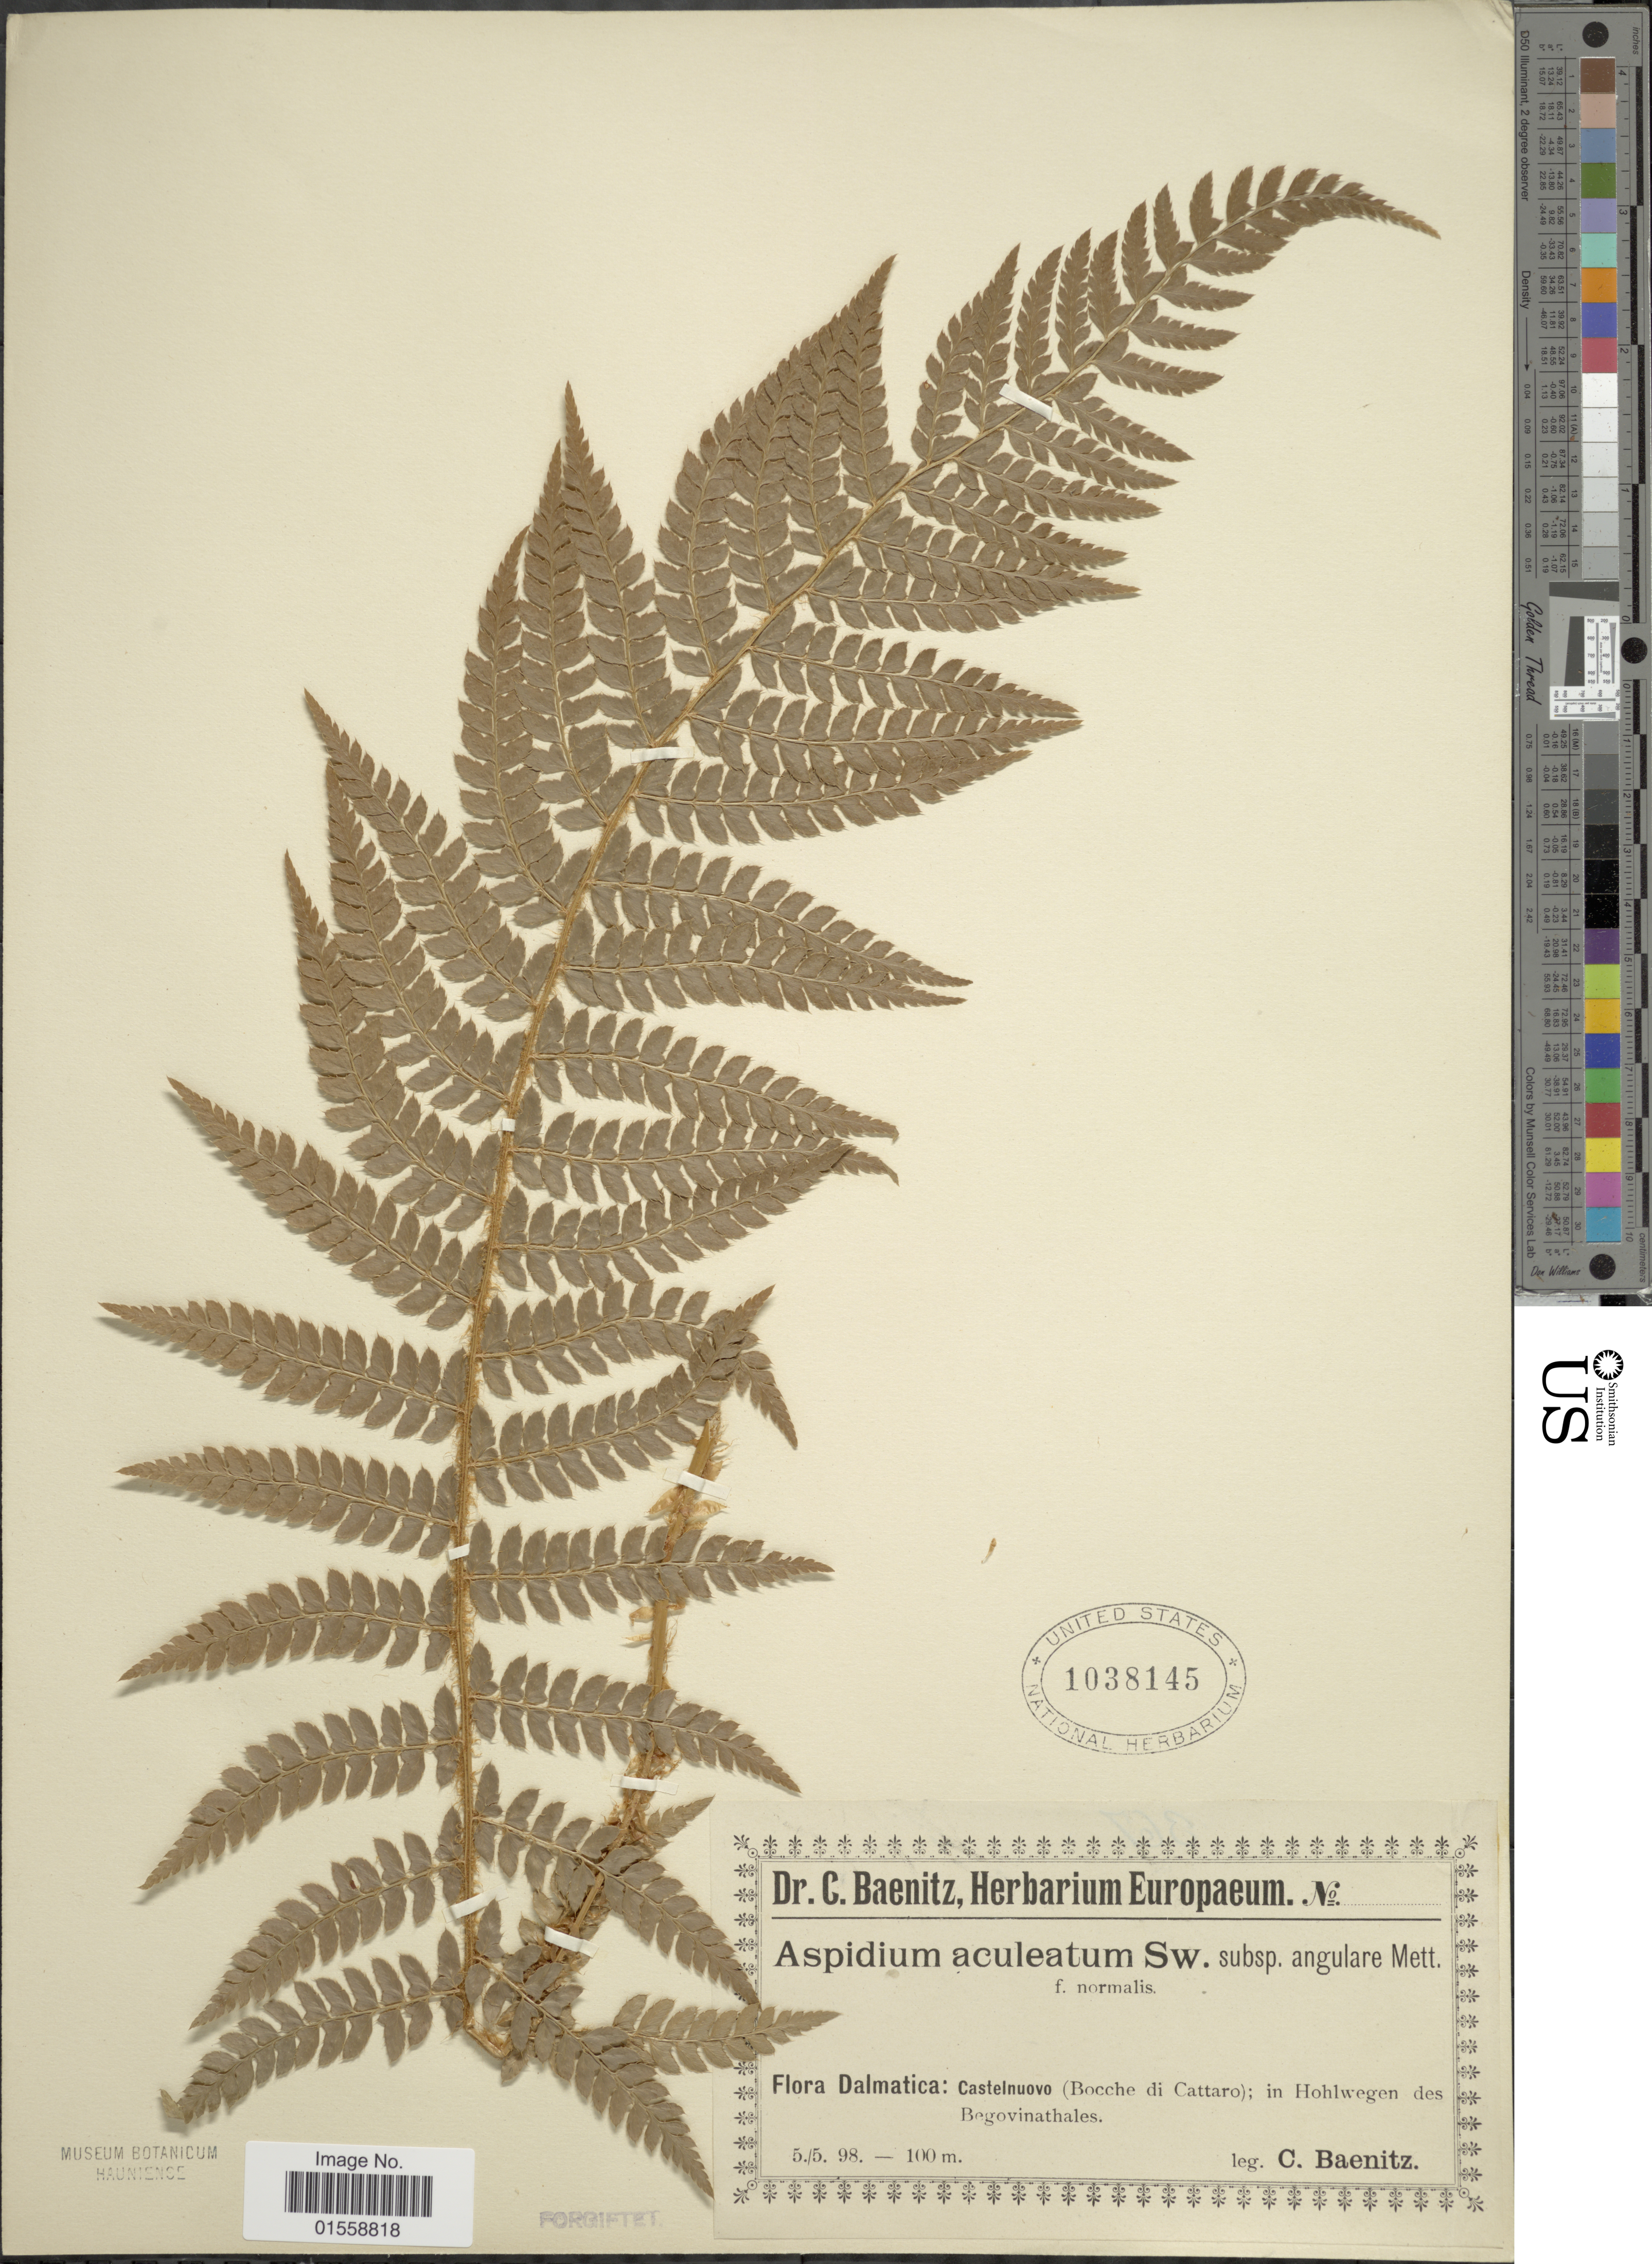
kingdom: Plantae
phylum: Tracheophyta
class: Polypodiopsida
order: Polypodiales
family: Dryopteridaceae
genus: Polystichum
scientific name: Polystichum setiferum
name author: (Forssk.) Moore ex Woynar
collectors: C. G. Baenitz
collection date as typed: Transcribed d/m/y: 5/5/98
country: Montenegro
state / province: Herceg-Novi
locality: Dalmatica: Herceg Novi (Castelnuovo) Bay of Kotor (Bocche di Cattaro); in Hohlwegen des Begovinathales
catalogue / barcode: US 1038145